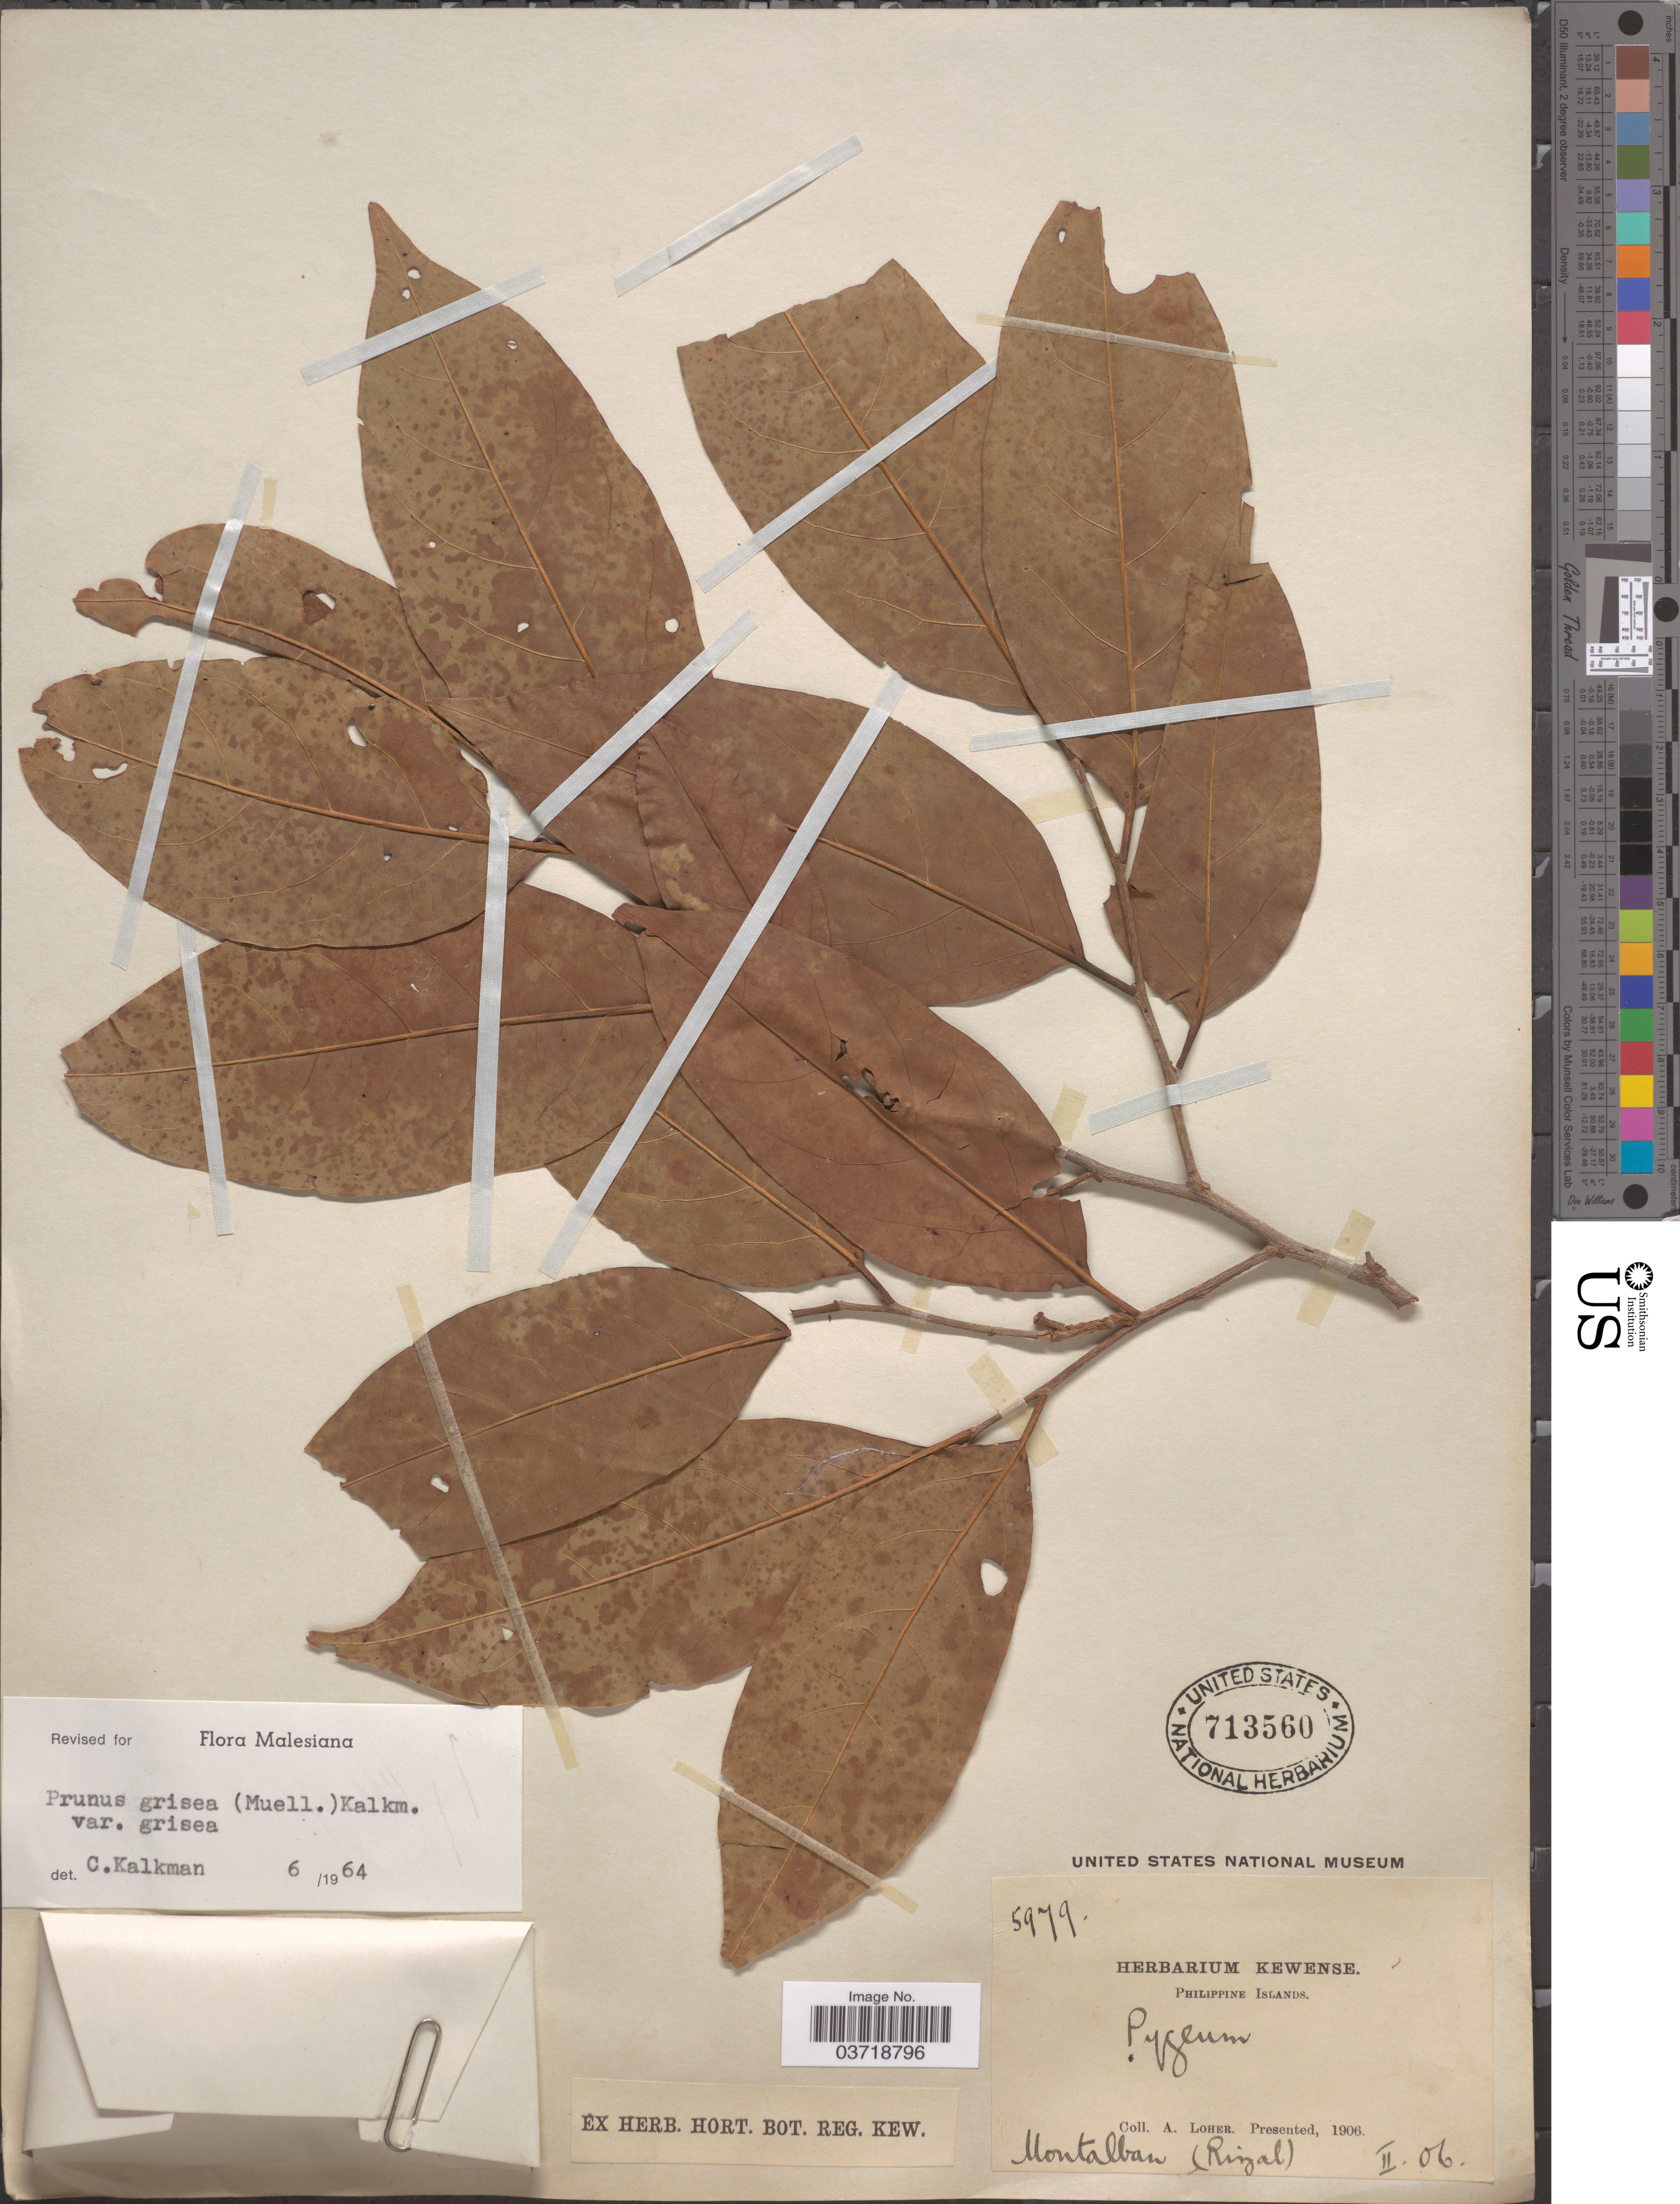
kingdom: Plantae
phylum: Tracheophyta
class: Magnoliopsida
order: Rosales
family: Rosaceae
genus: Prunus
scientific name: Prunus grisea var. grisea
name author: (Blume ex K. Müller) Kalkman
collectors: A. Loher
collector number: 5979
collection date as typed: Transcribed d/m/y: /2/6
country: Philippines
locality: Montalban (Rizal).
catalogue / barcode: US 713560